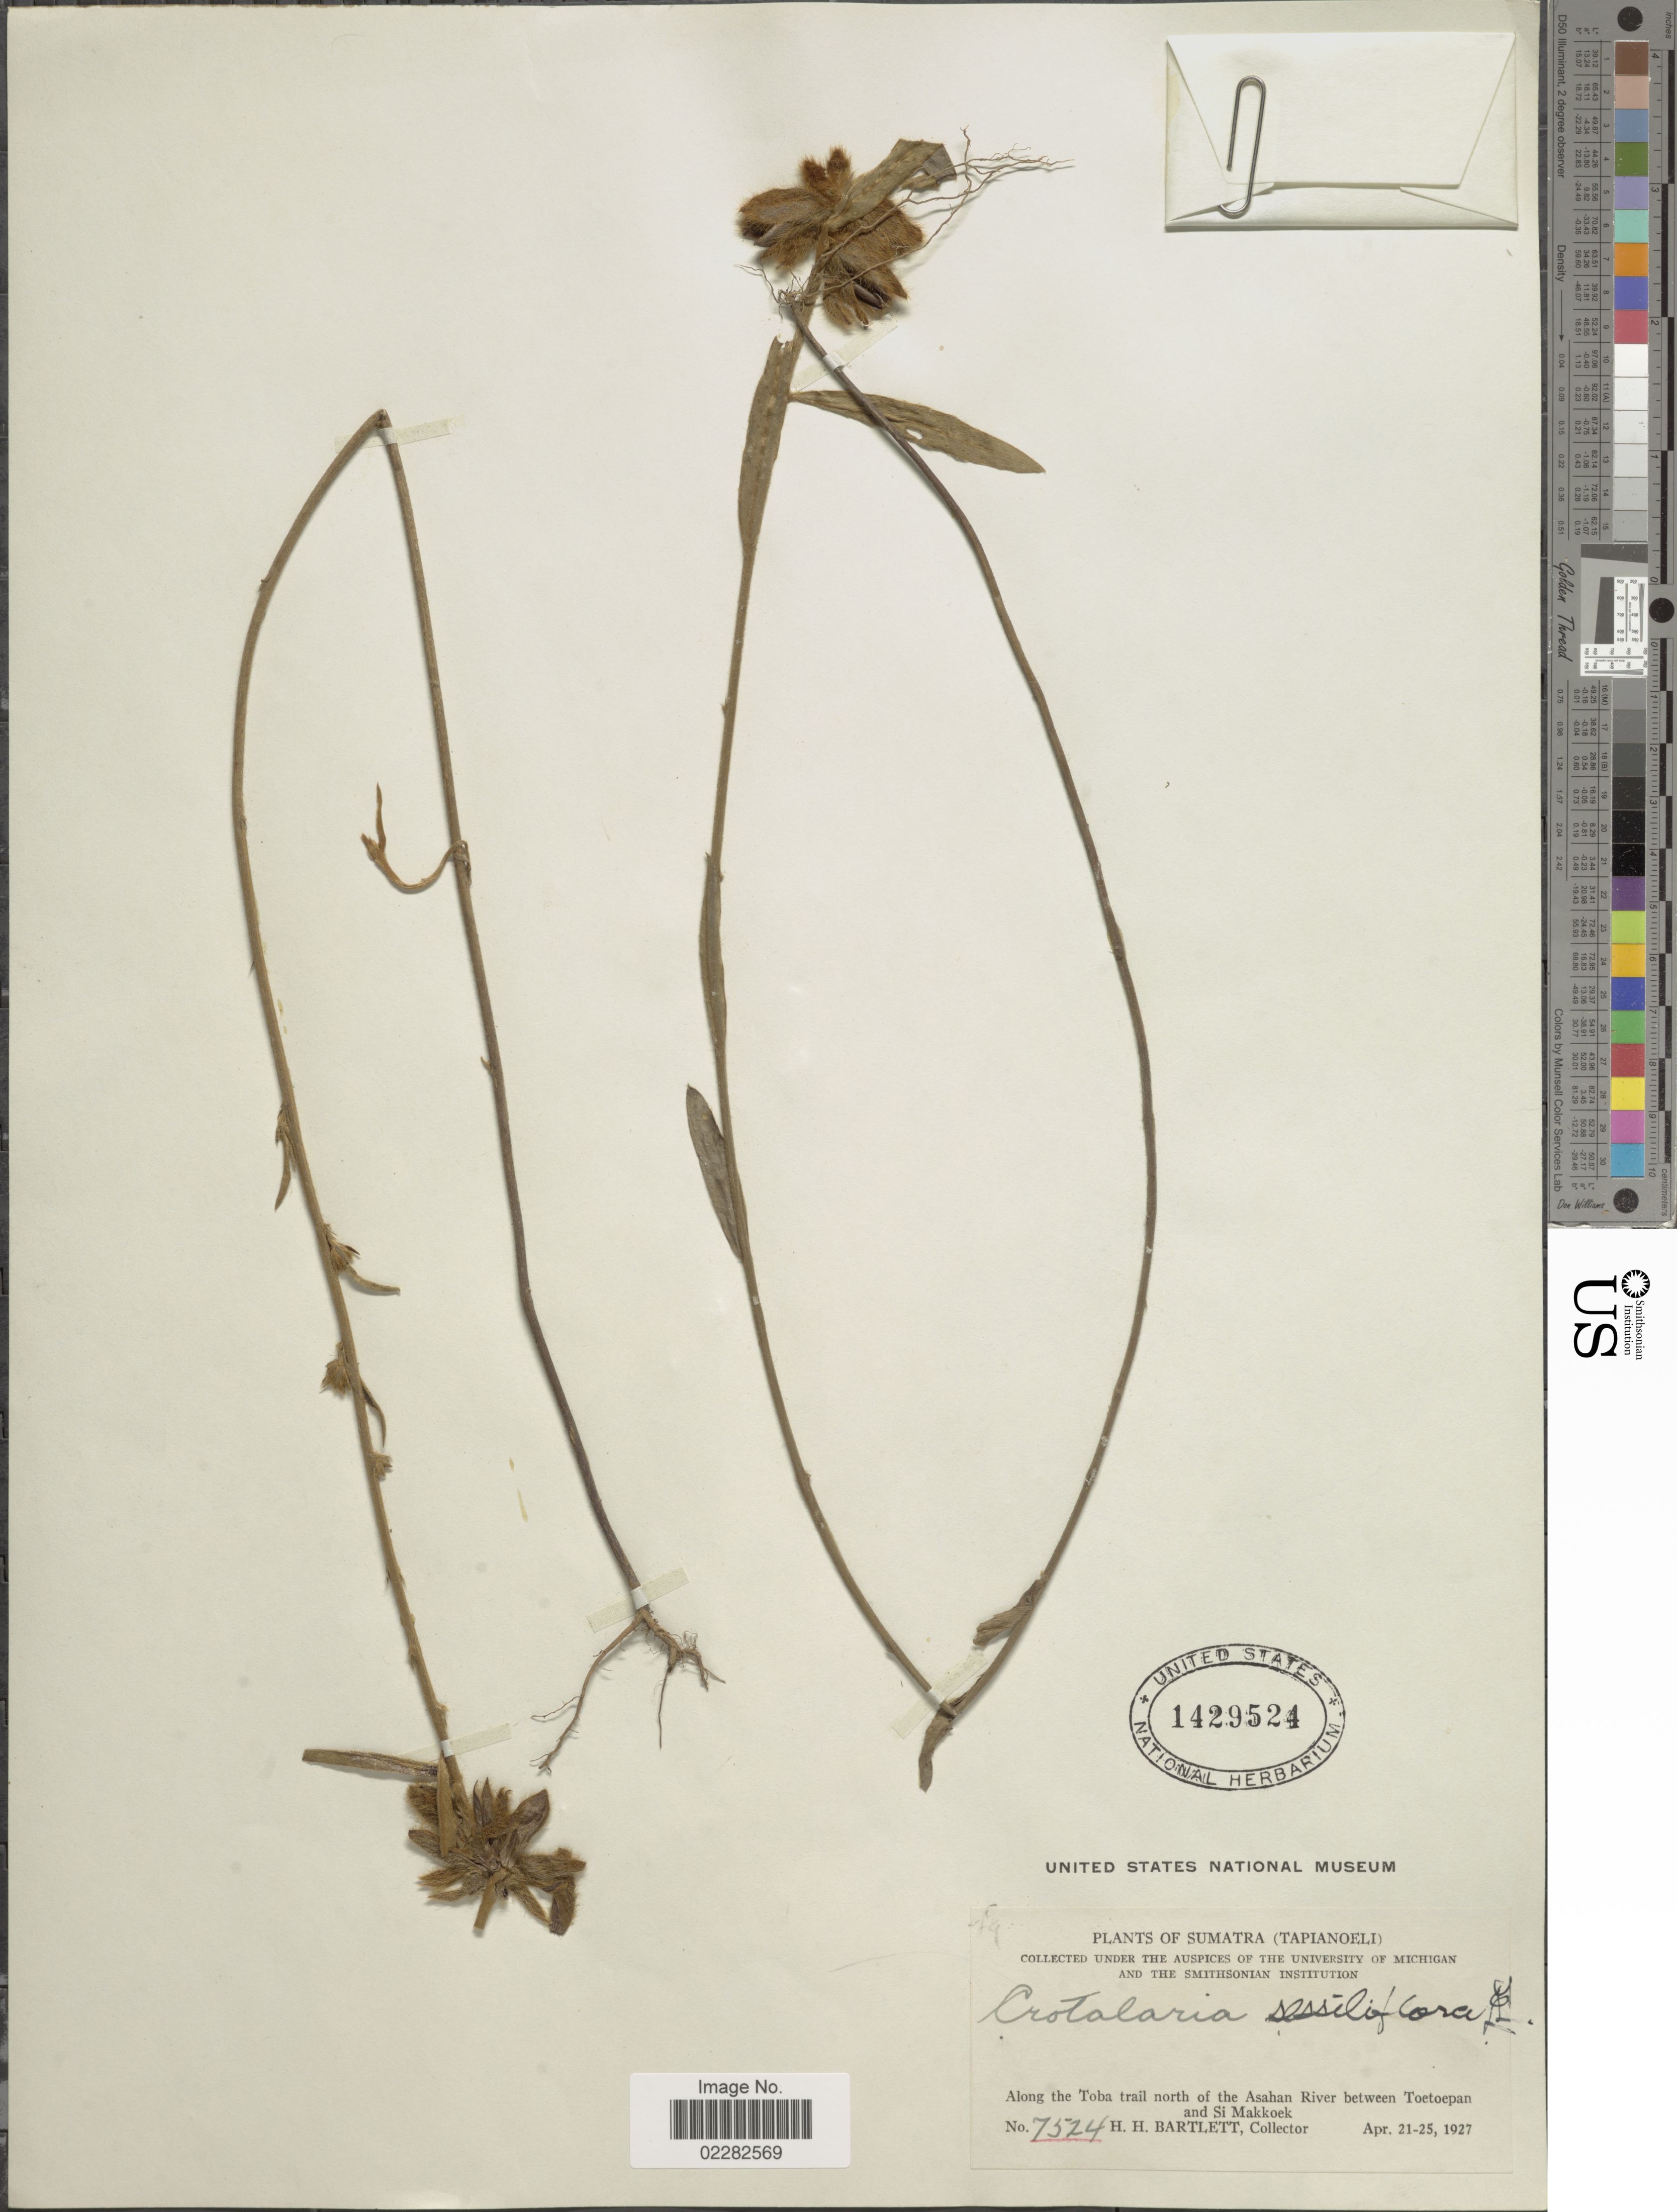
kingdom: Plantae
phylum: Tracheophyta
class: Magnoliopsida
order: Fabales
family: Fabaceae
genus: Crotalaria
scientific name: Crotalaria sessilifolia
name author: L.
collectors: H. H. Bartlett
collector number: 7524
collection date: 1927-04-21/1927-04-25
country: Indonesia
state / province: Sumatra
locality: (Tapianoeli), along the Toba trail north of the Asahan River between Toetoepan and Si Makkoek.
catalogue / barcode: US 1429524